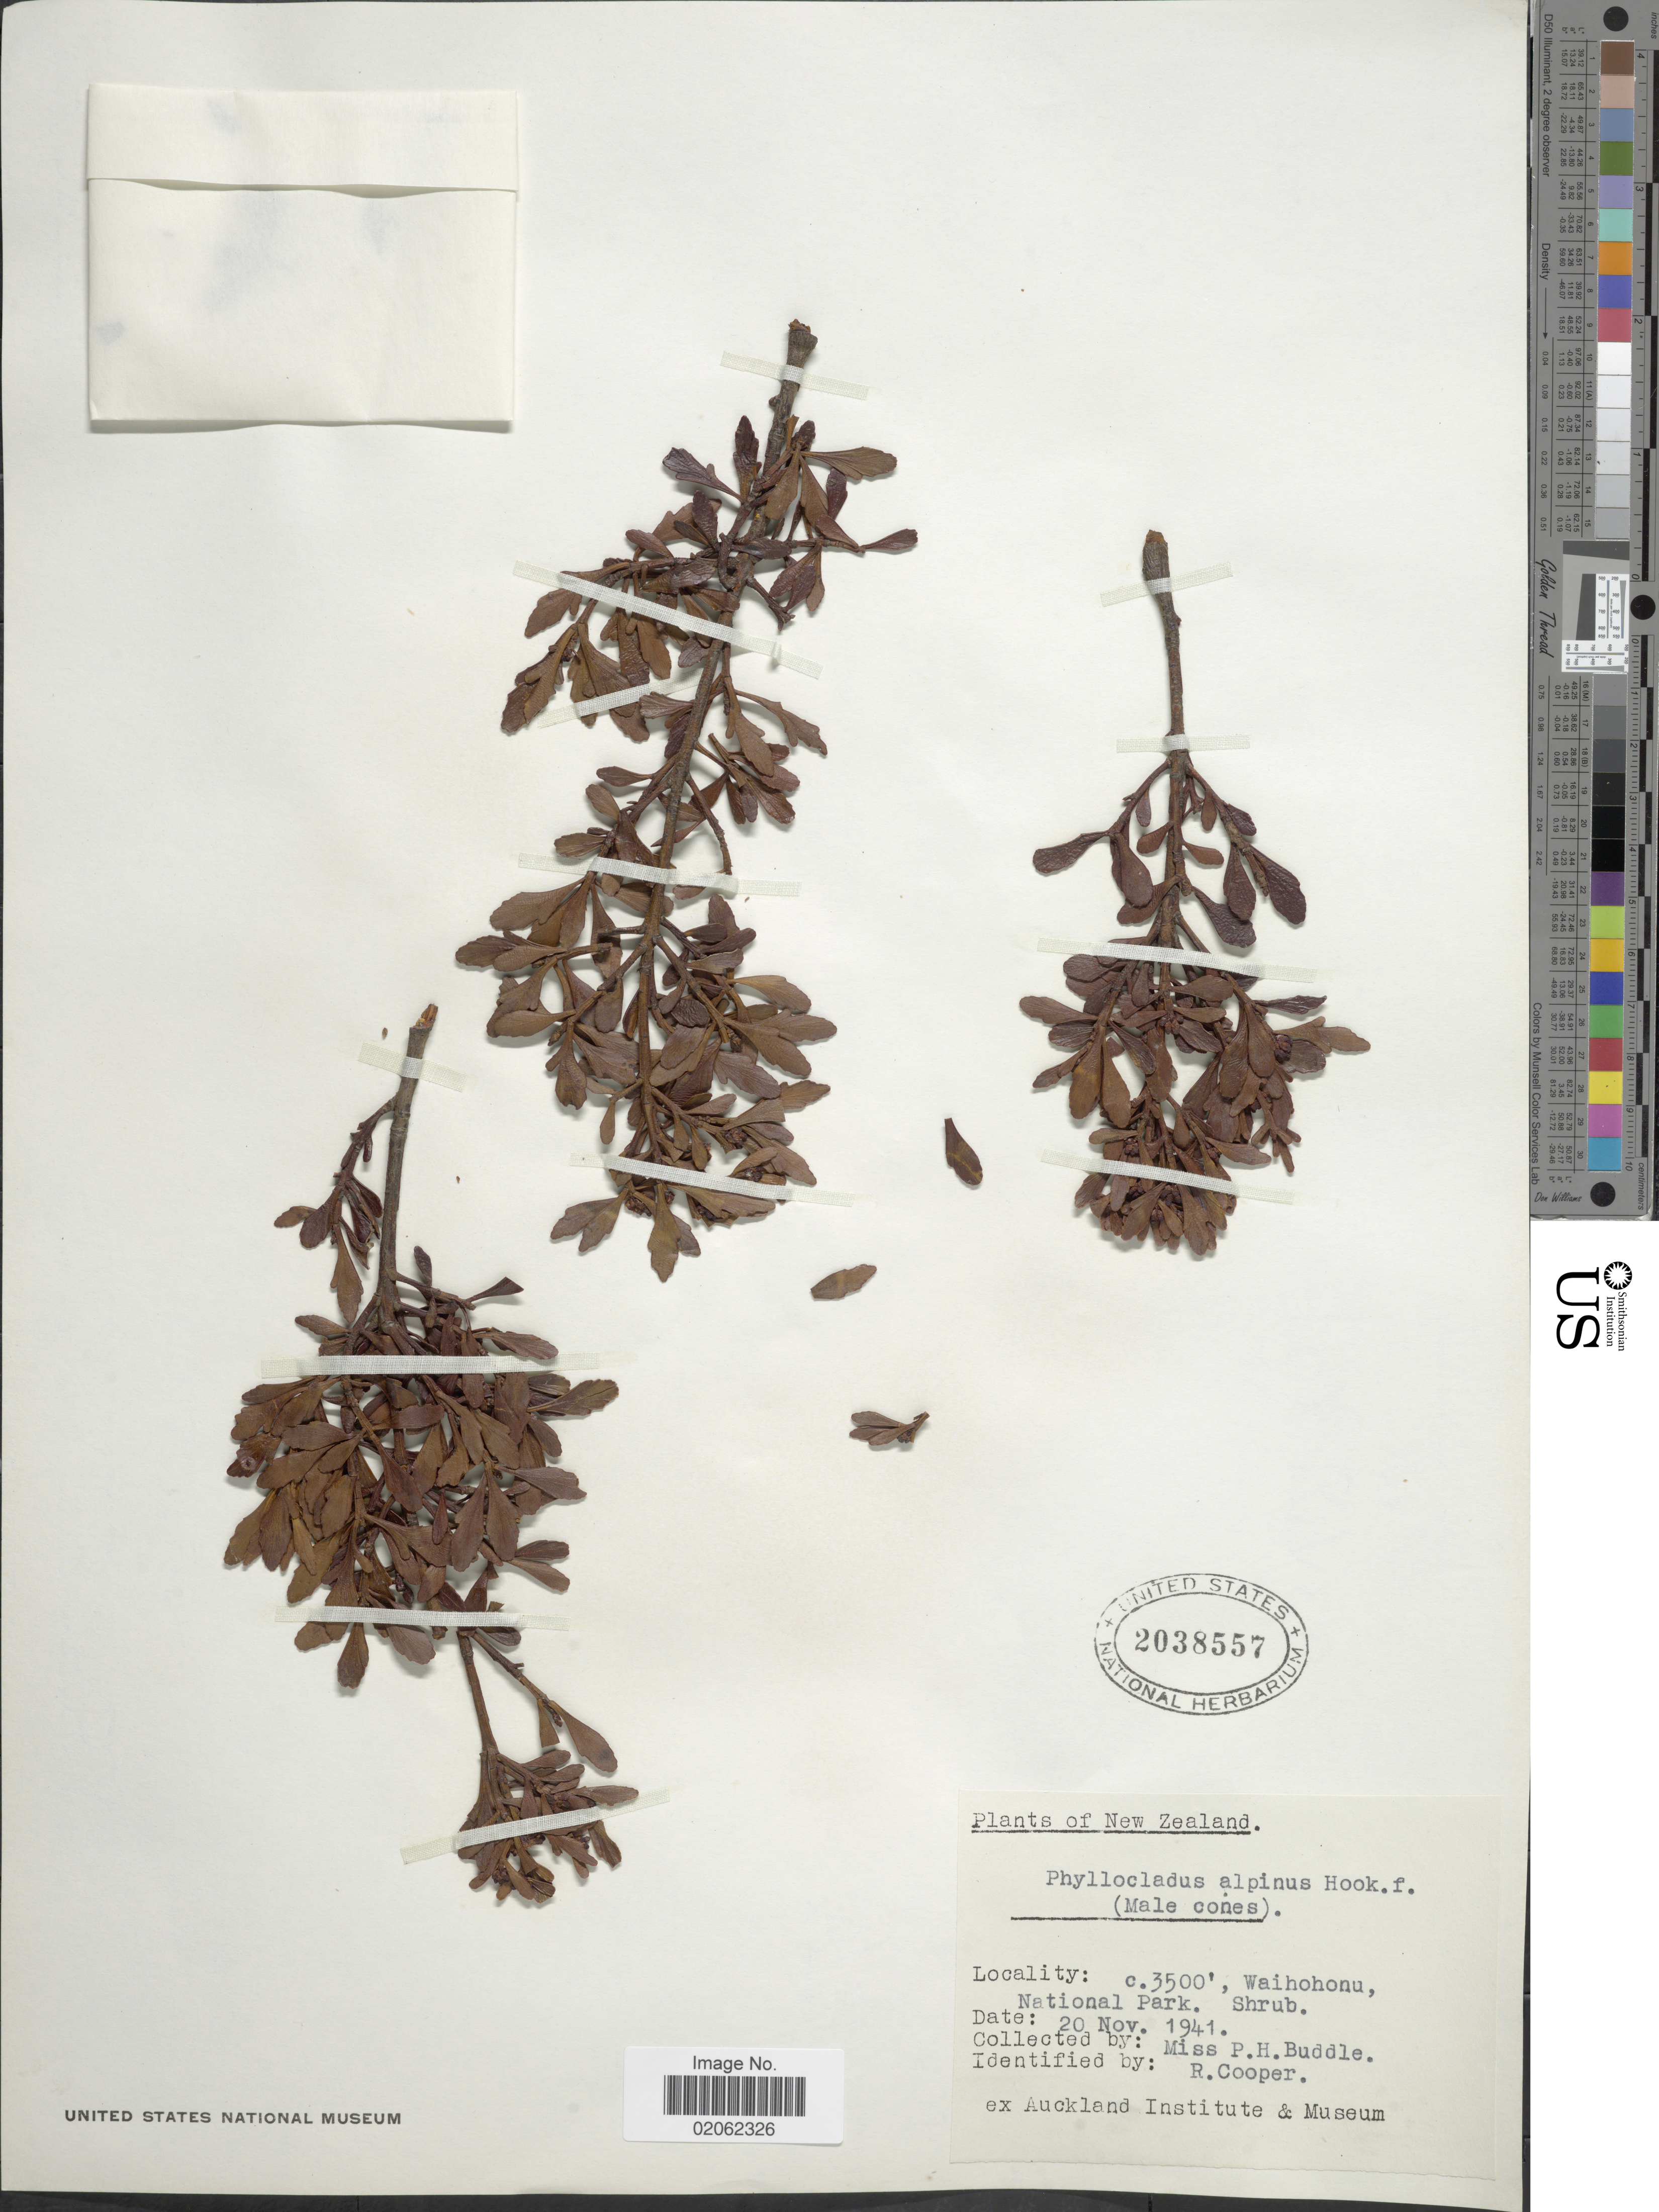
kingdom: Plantae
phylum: Tracheophyta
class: Pinopsida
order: Pinales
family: Phyllocladaceae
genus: Phyllocladus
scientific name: Phyllocladus alpinus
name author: Hook. f.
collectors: P. Buddle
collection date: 1941-11-20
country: New Zealand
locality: Waihohonu, National Park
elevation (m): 1067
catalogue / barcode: US 2038557